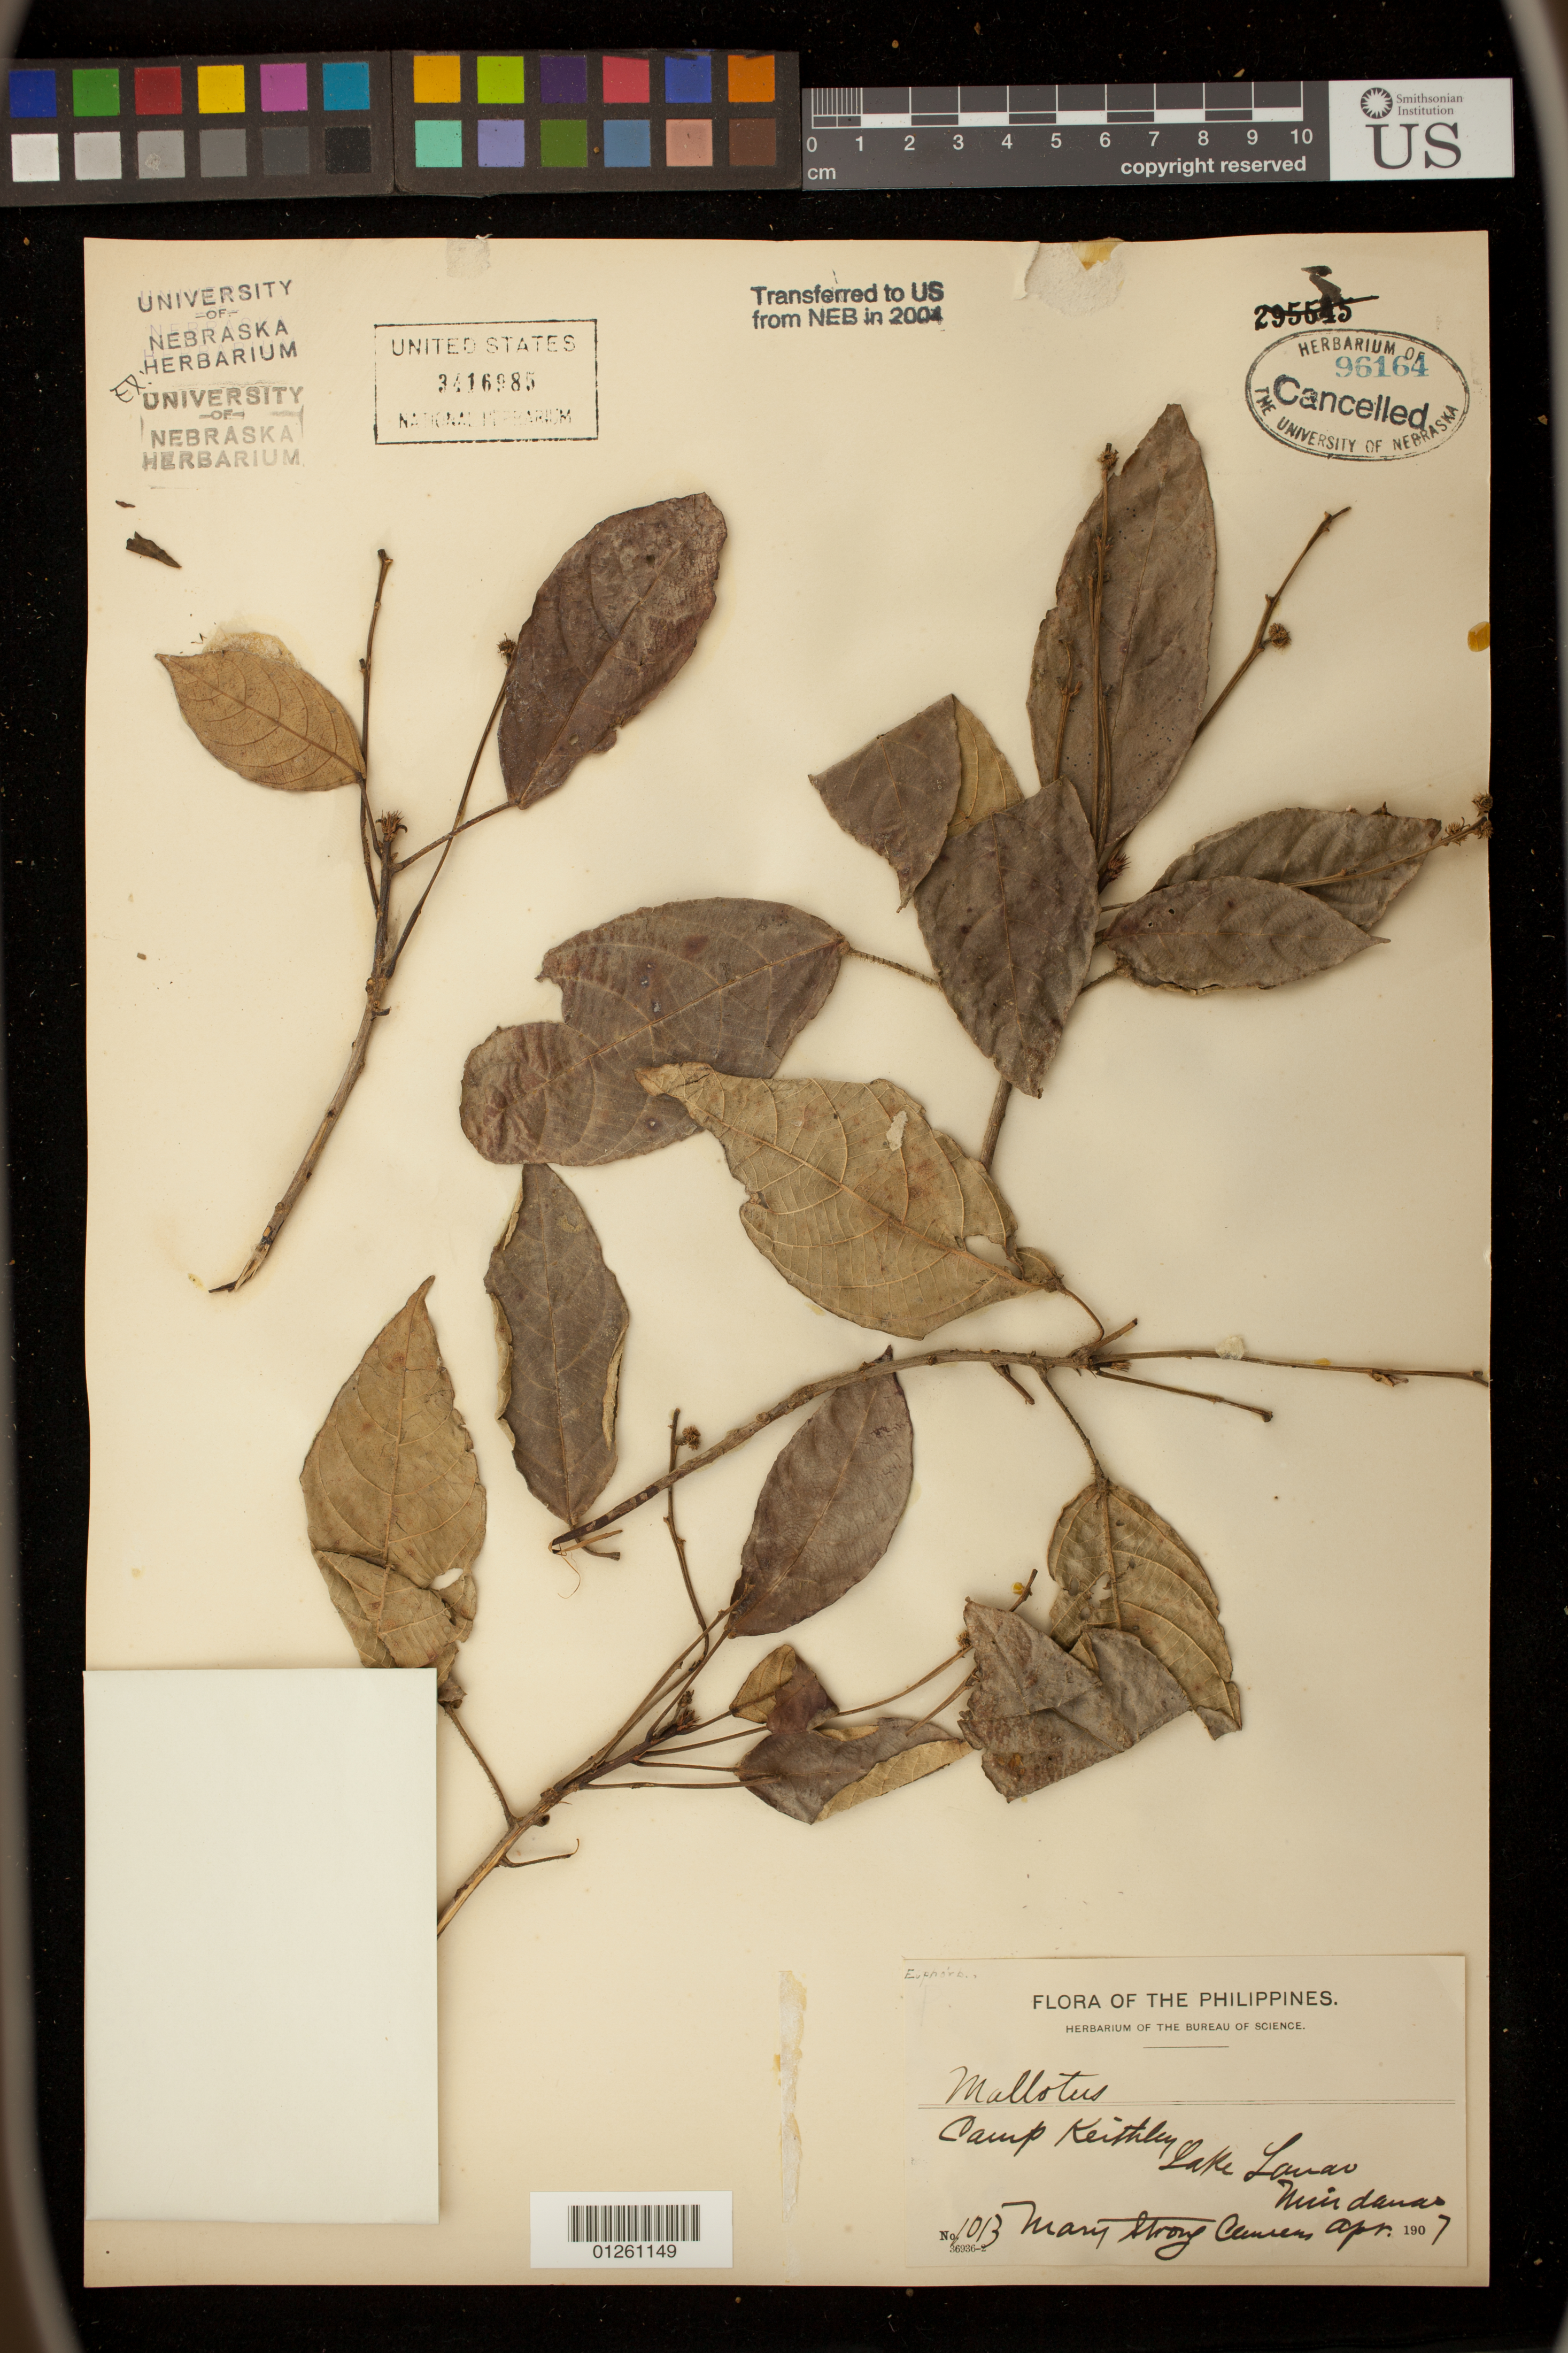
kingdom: Plantae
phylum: Tracheophyta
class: Magnoliopsida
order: Malpighiales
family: Euphorbiaceae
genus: Mallotus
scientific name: Mallotus sp.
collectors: M. S. Clemens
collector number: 1013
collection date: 1907-04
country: Philippines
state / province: Muslim Mindanao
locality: Camp Keithley, Lake Lanao, Mindanao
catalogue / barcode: US 3416985